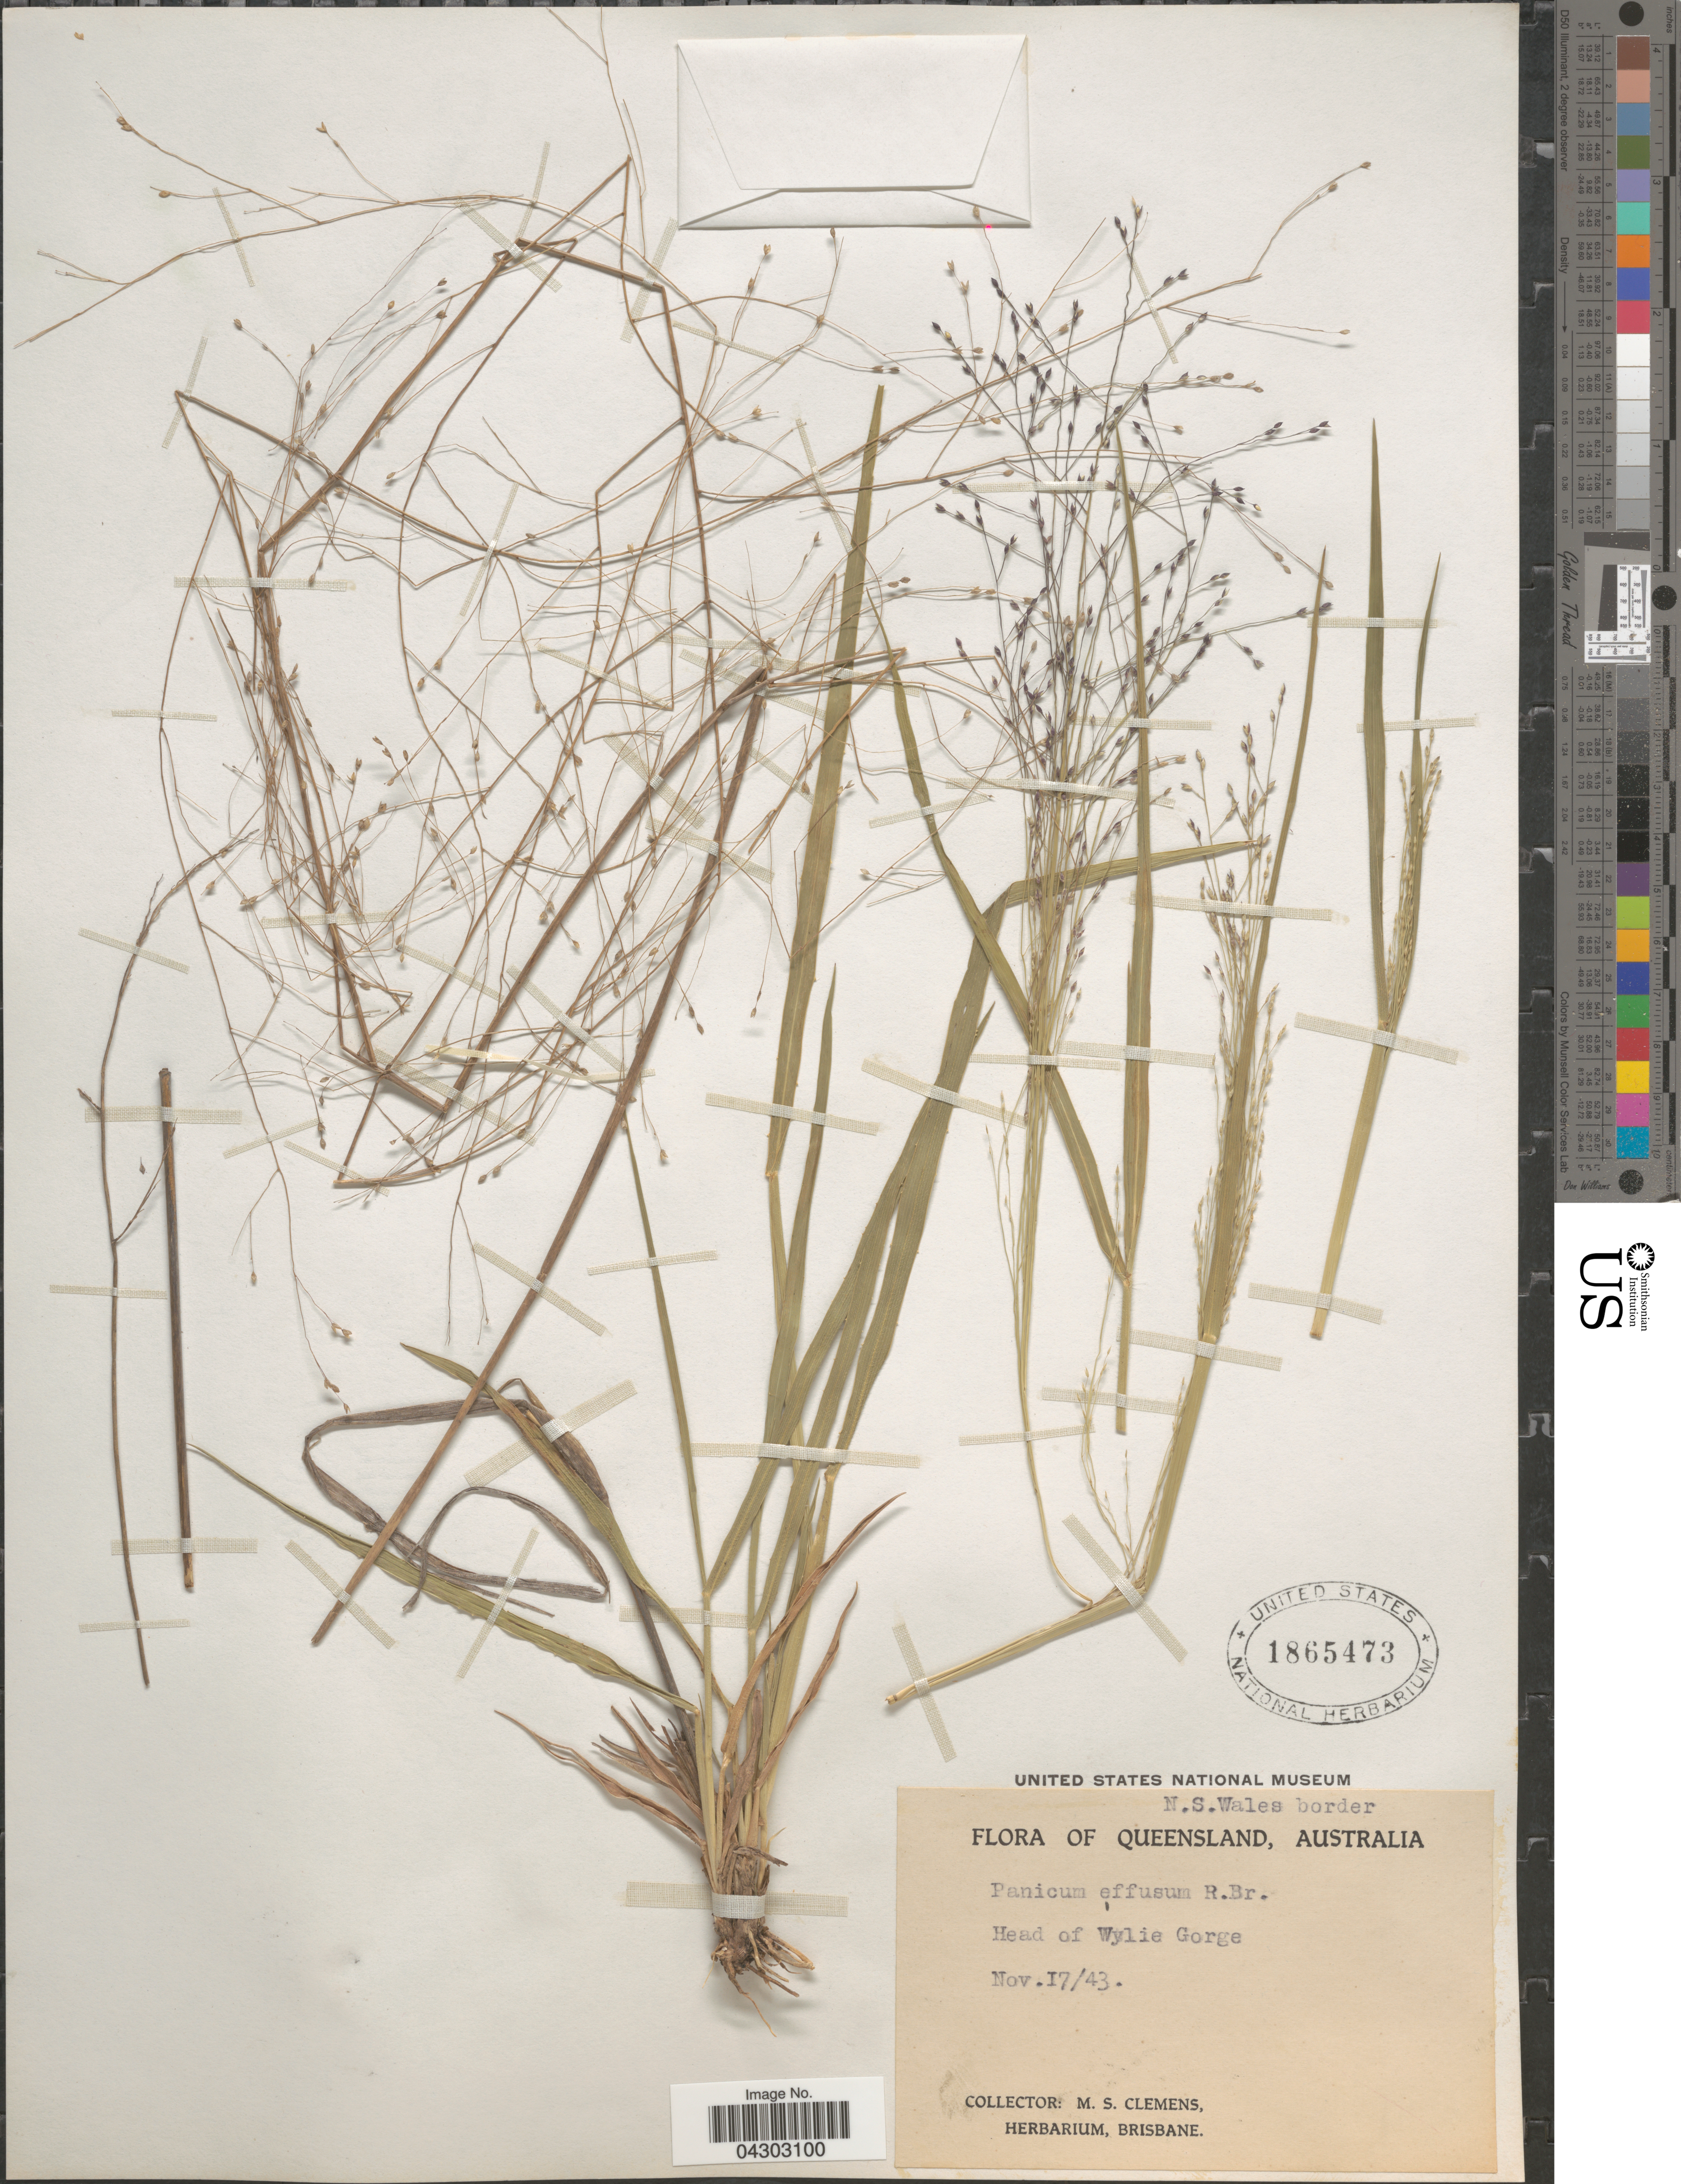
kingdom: Plantae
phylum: Tracheophyta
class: Liliopsida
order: Poales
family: Poaceae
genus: Panicum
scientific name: Panicum effusum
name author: R. Br.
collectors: M. S. Clemens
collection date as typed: Transcribed d/m/y: 17/11/43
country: Australia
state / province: Queensland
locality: N.S.Wales border. Head of Wylie Gorge.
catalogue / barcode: US 1865473